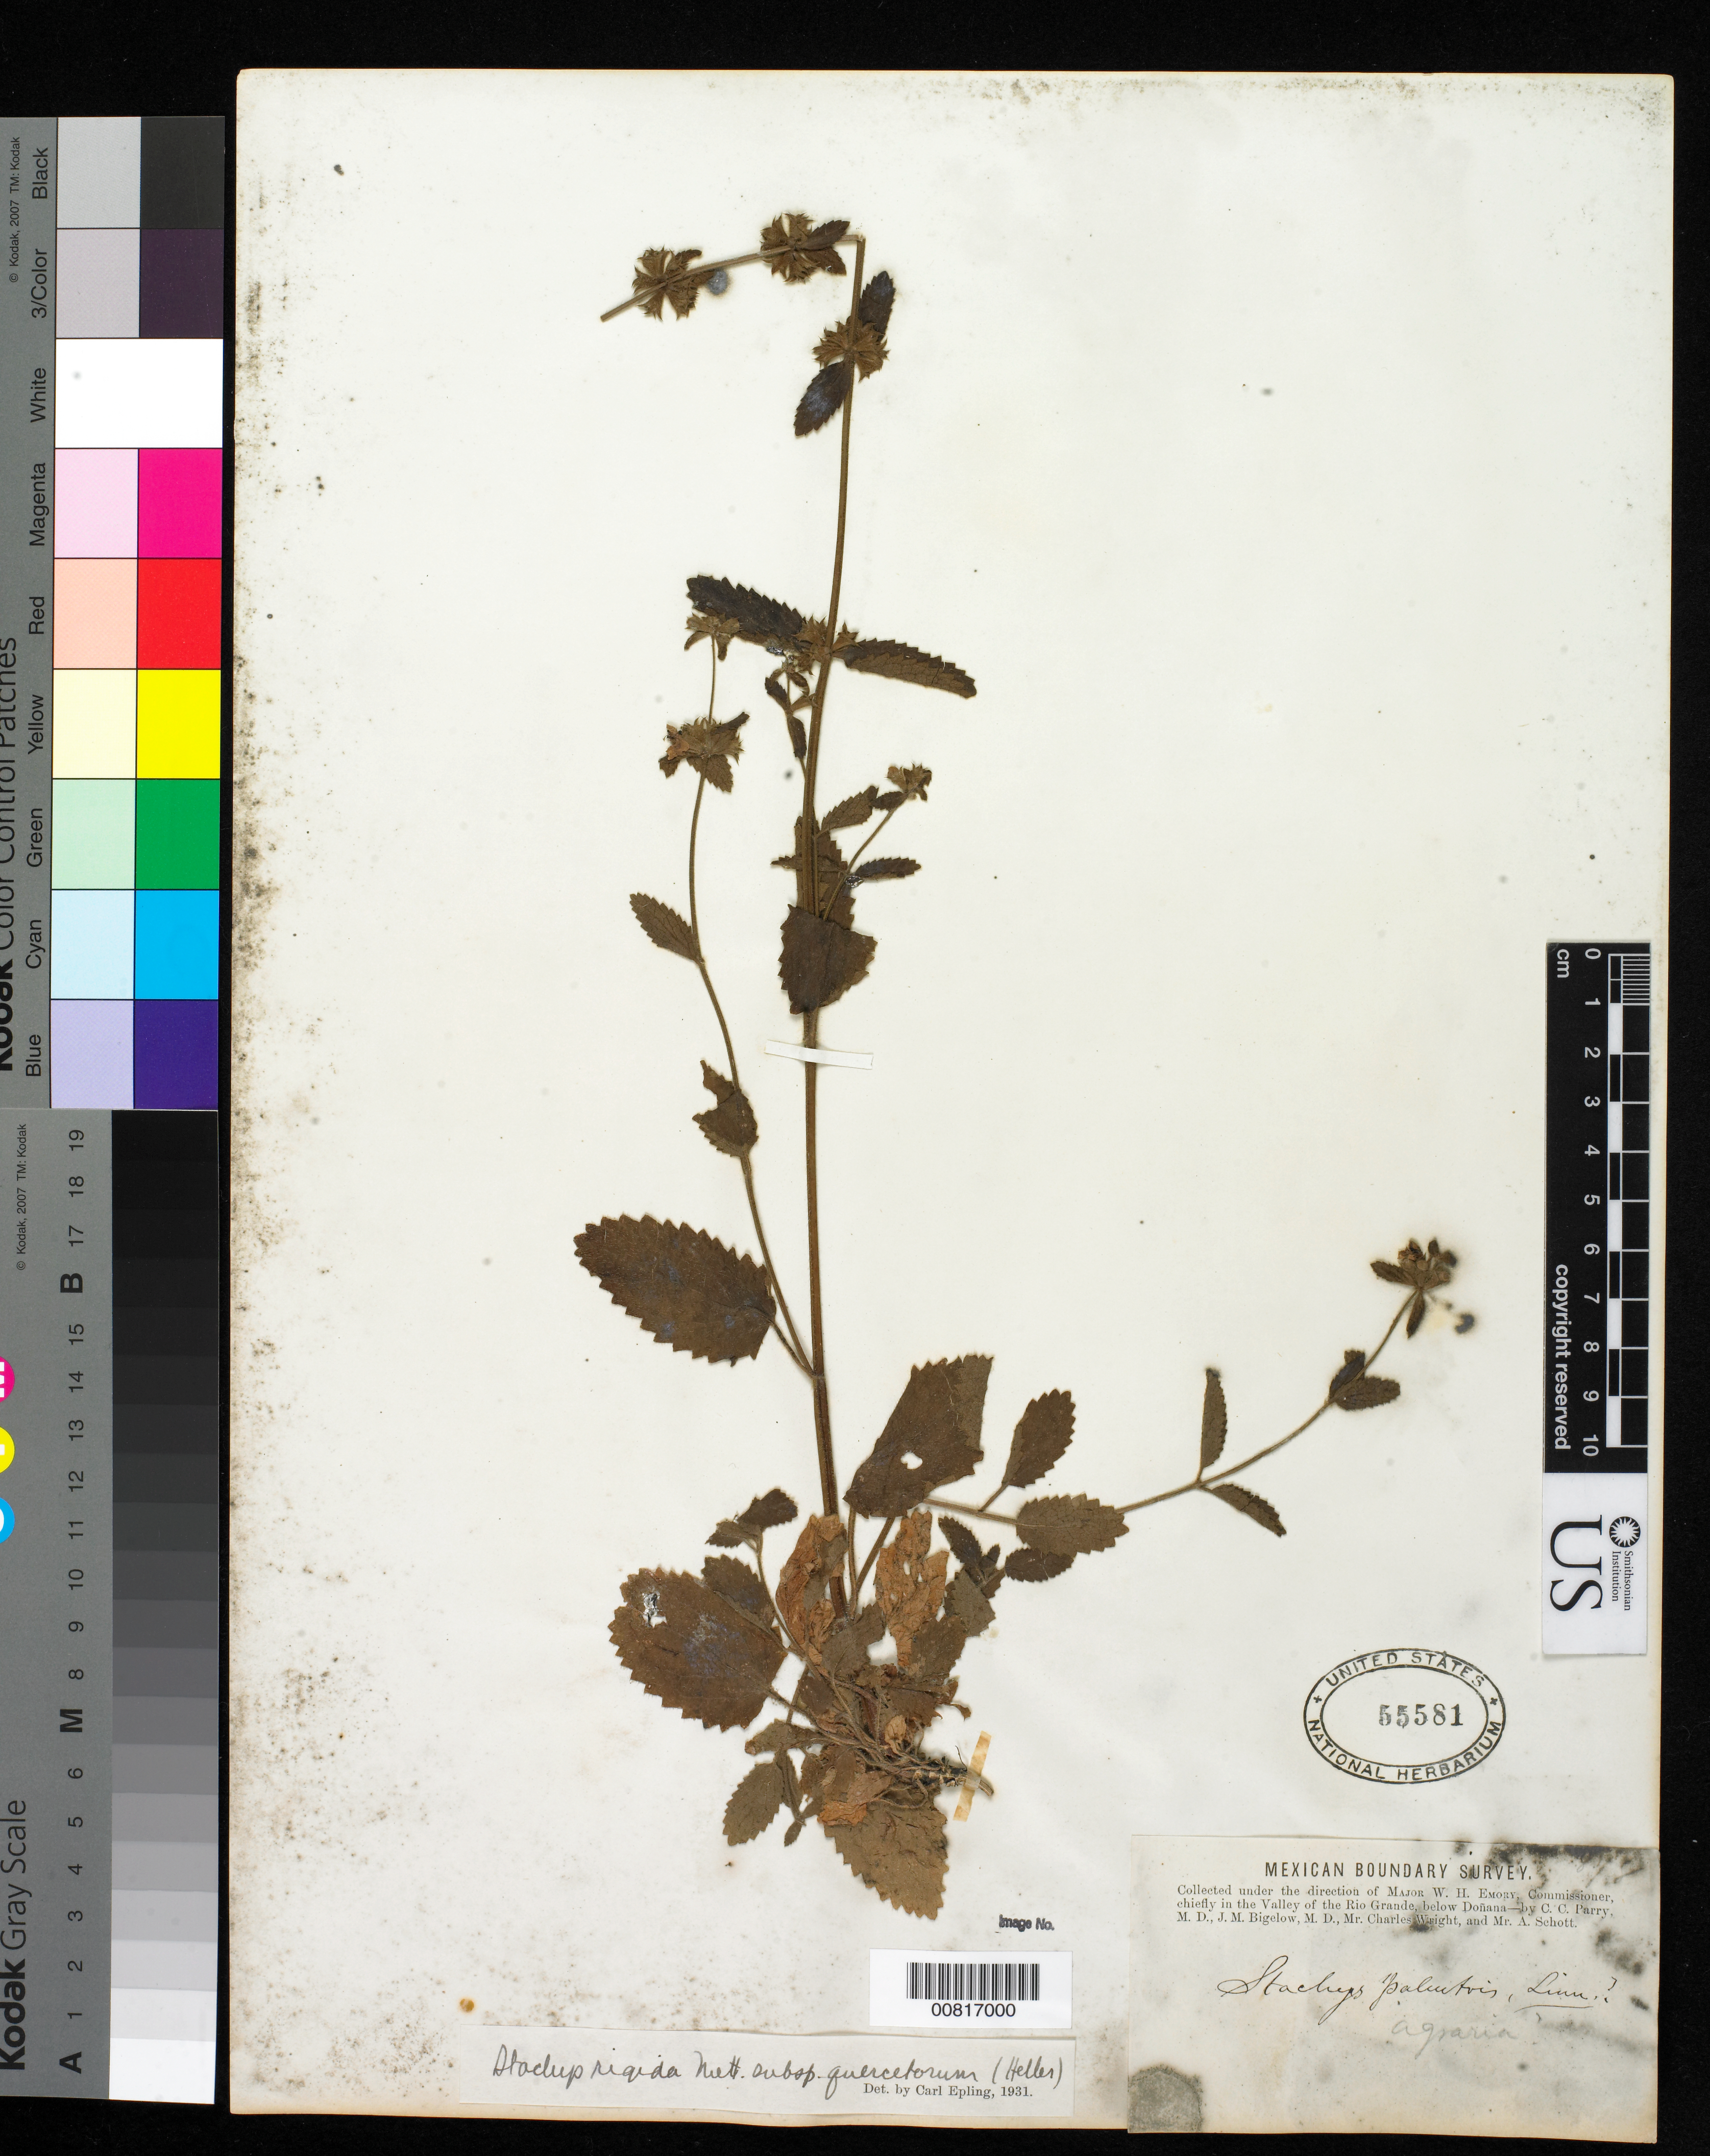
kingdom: Plantae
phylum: Tracheophyta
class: Magnoliopsida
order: Lamiales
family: Lamiaceae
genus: Stachys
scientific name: Stachys rigida subsp. quercetorum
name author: (A. Heller) Epling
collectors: C. C. Parry, J. M. Bigelow, C. Wright & A. C. V. Schott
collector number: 878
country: United States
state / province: New Mexico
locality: Valley of the Rio Grande, below Doñana, New Mexico.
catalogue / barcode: US 55581